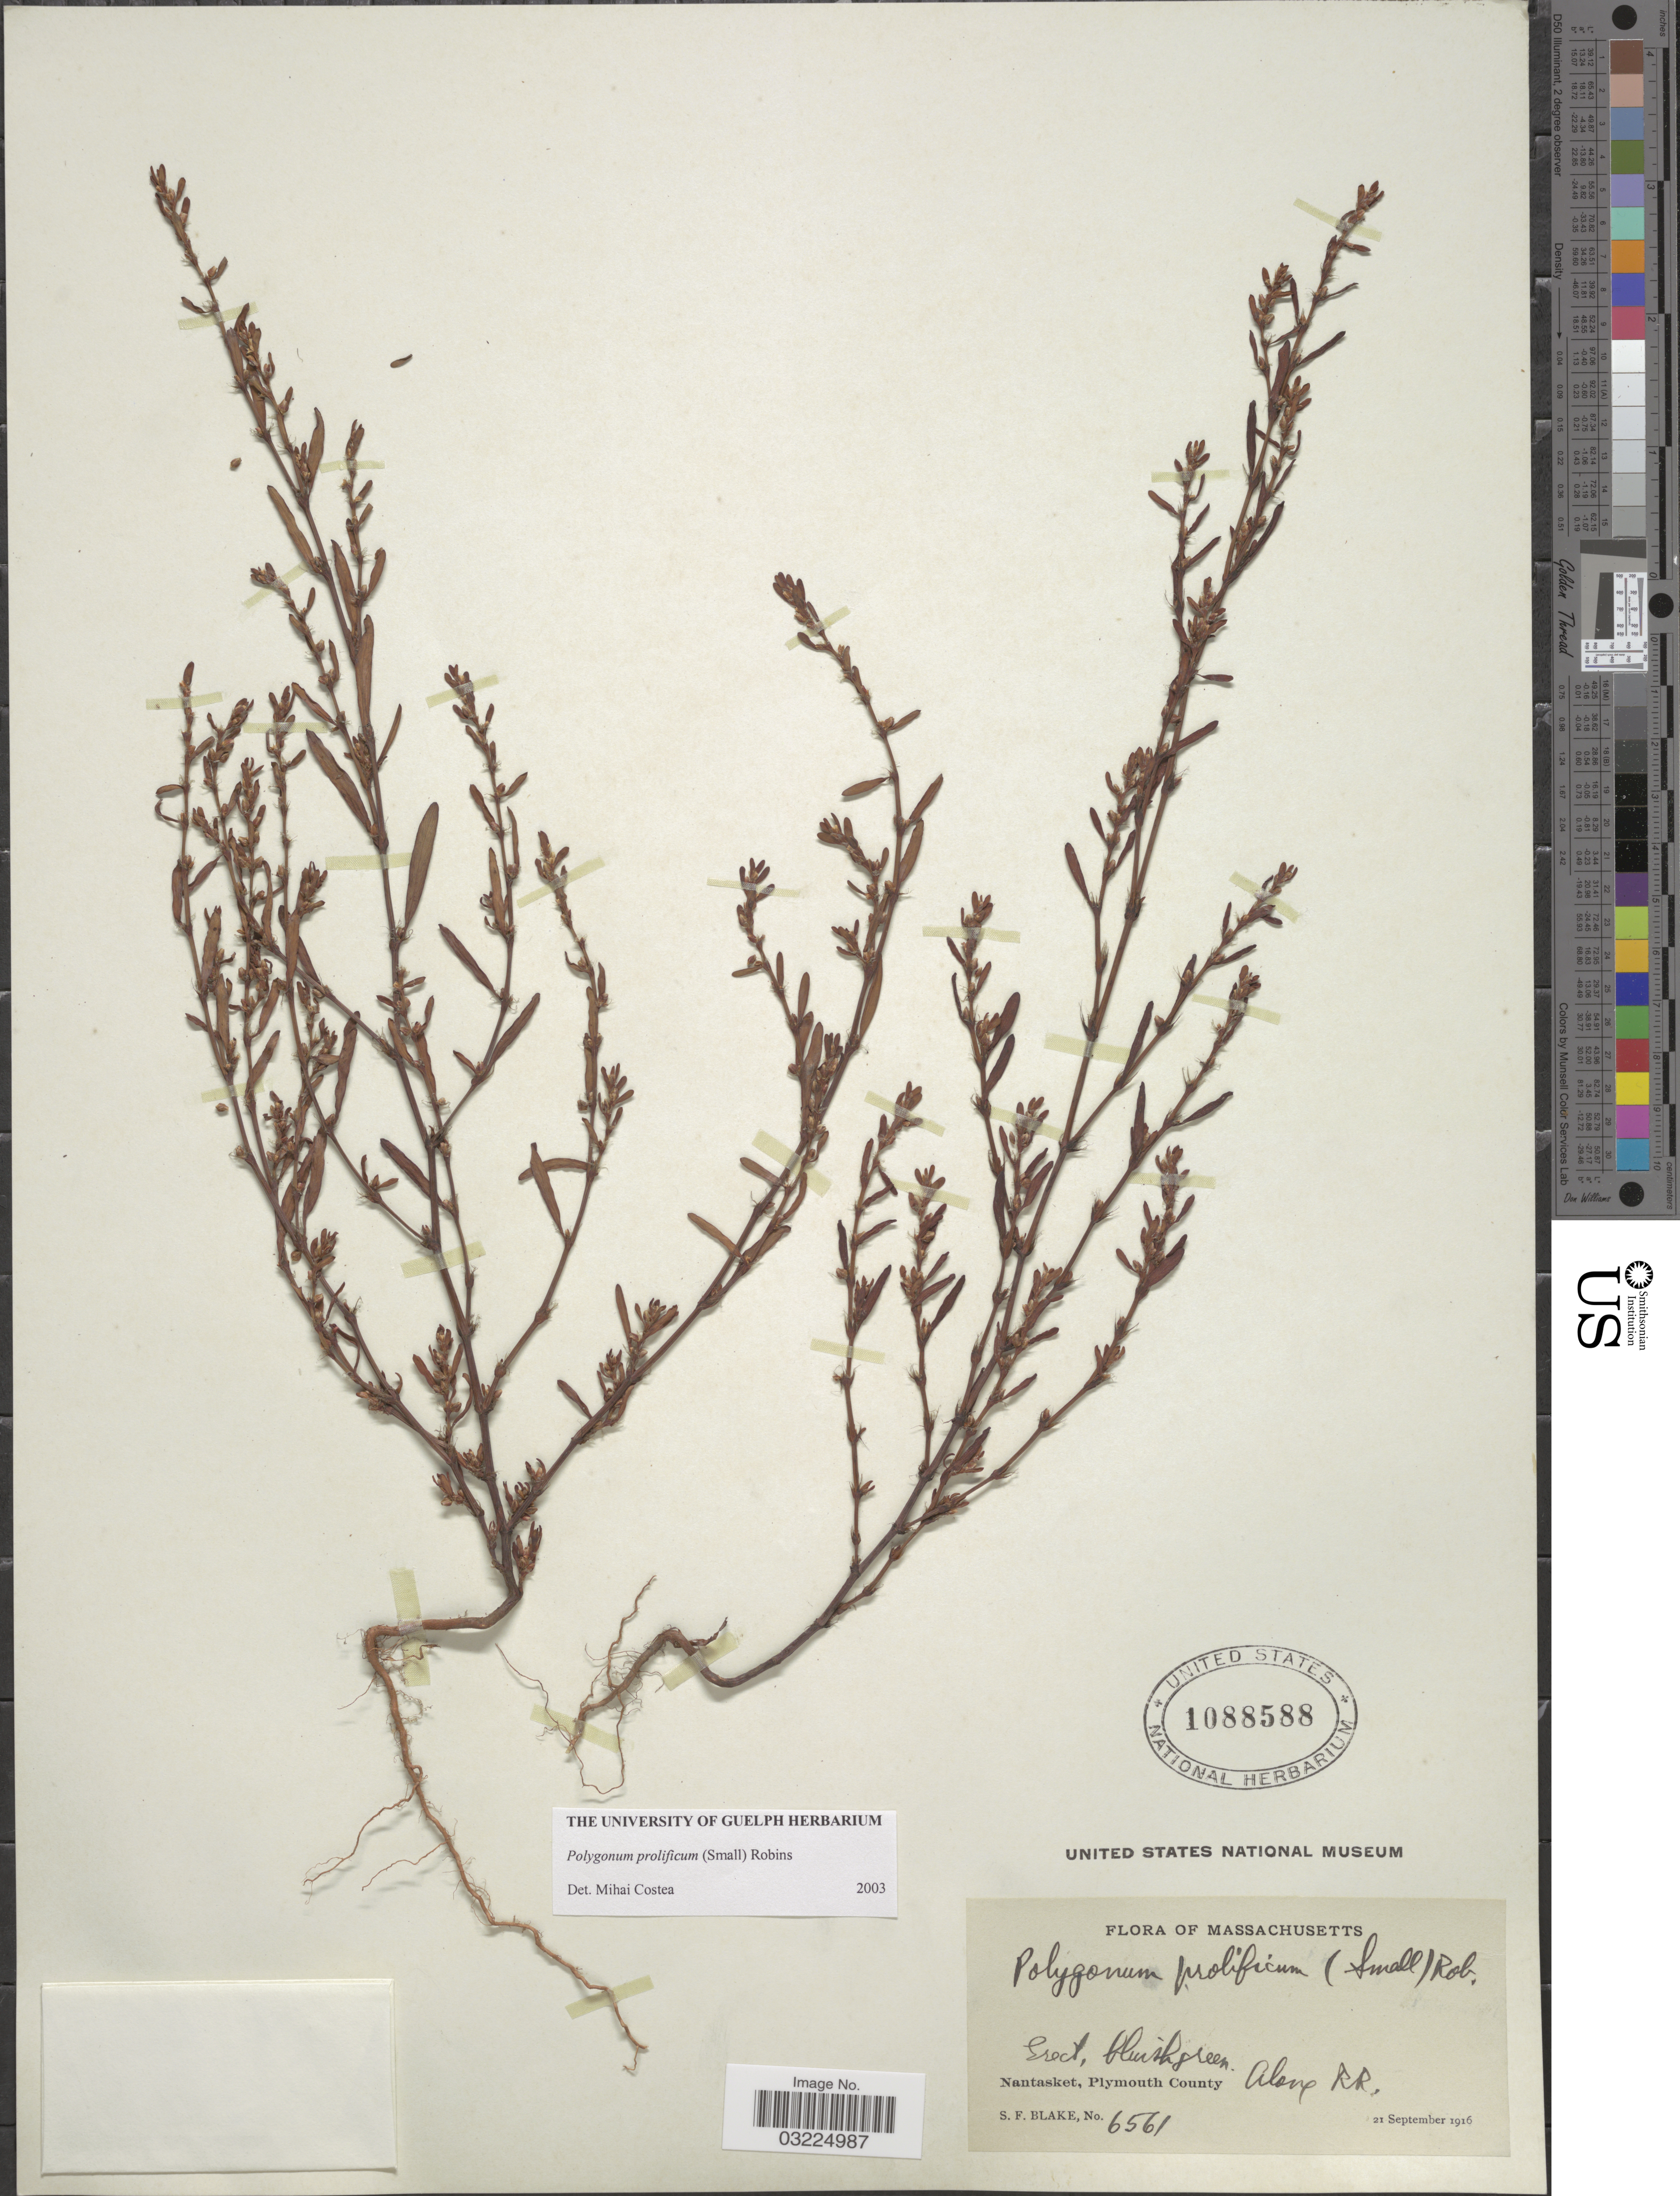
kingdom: Plantae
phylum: Tracheophyta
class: Magnoliopsida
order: Caryophyllales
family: Polygonaceae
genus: Polygonum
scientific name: Polygonum prolificum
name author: (Small) B.L. Rob.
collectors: S. Blake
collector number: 6561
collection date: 1916-09-21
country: United States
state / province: Massachusetts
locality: Nantasket, Plymouth County. Along RR.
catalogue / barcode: US 1088588